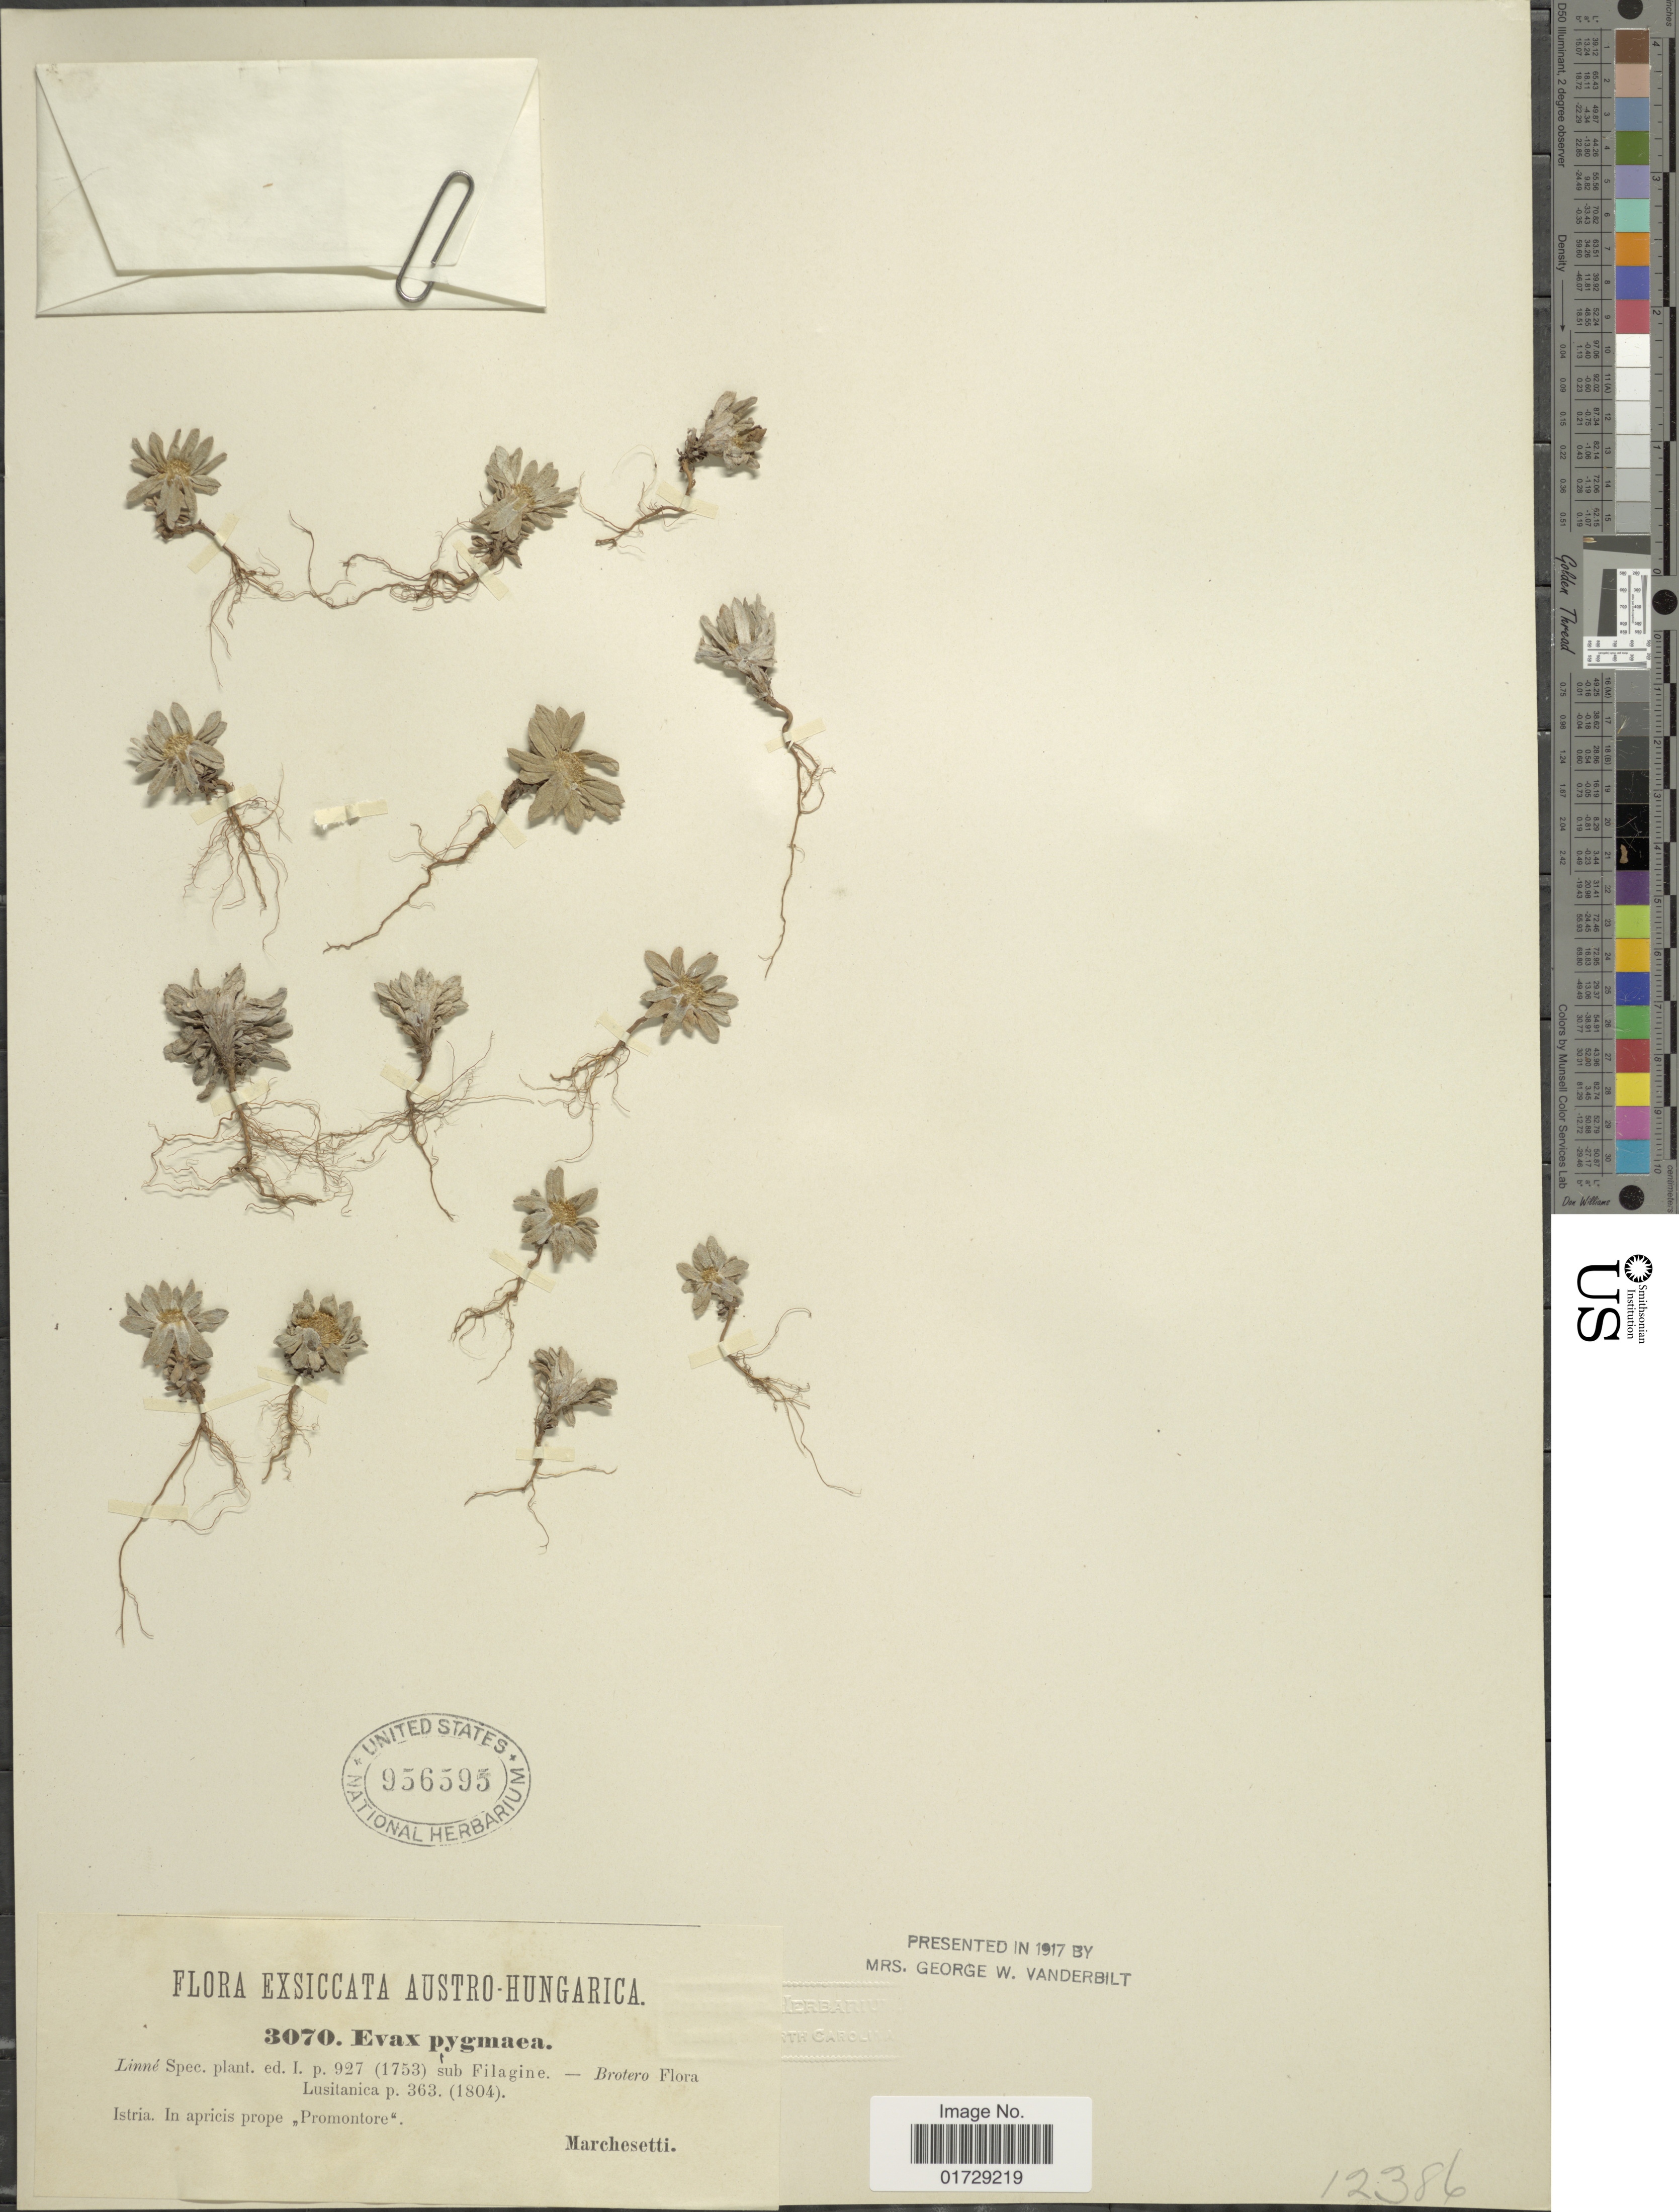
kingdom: Plantae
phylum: Tracheophyta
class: Magnoliopsida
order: Asterales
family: Asteraceae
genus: Evax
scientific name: Evax pygmaea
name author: (L.) Brot.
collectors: -. Marchesetti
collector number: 3070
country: Croatia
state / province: Istria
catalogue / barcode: US 956595